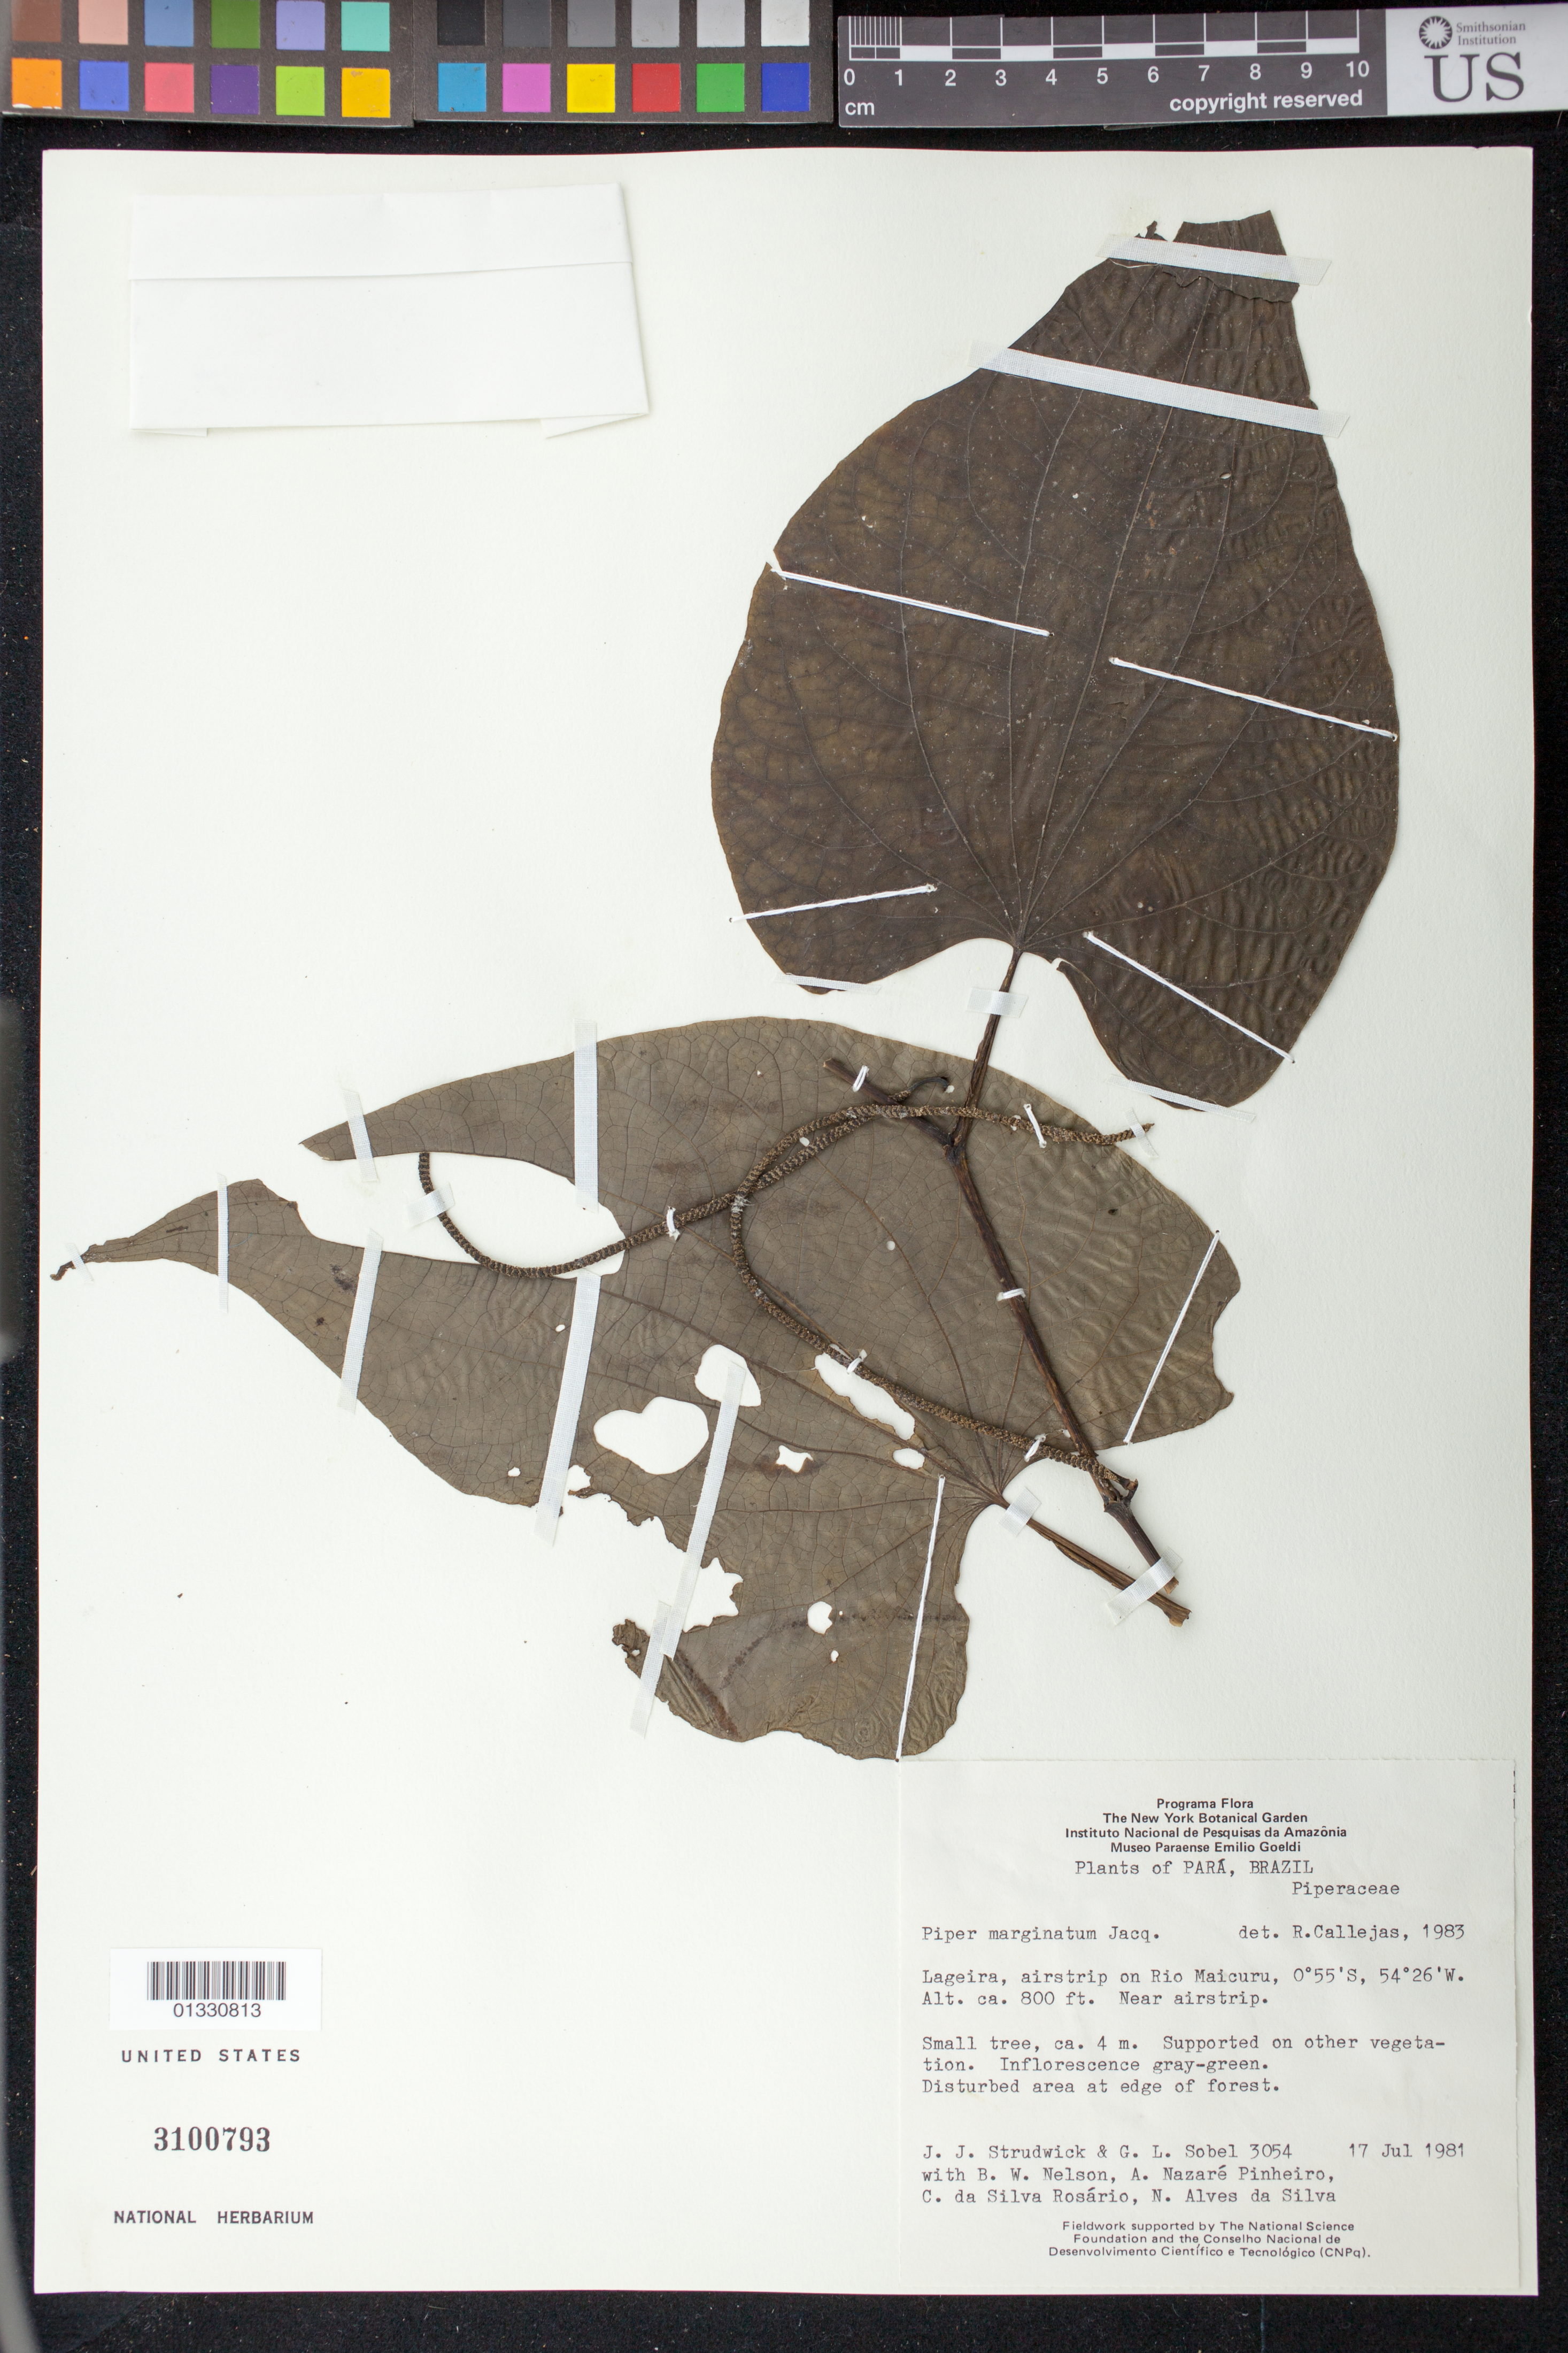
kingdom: Plantae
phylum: Tracheophyta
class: Magnoliopsida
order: Piperales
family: Piperaceae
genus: Piper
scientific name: Piper marginatum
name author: Jacq.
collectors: J. J. Strudwick, G. L. Sobel, B. W. Nelson, A. Pinheiro, C. S. Rosário & N. A. Silva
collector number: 3054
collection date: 1981-07-17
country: Brazil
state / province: Pará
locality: Lageira, airstrip on Rio Maicuru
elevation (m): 244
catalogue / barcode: US 3100793